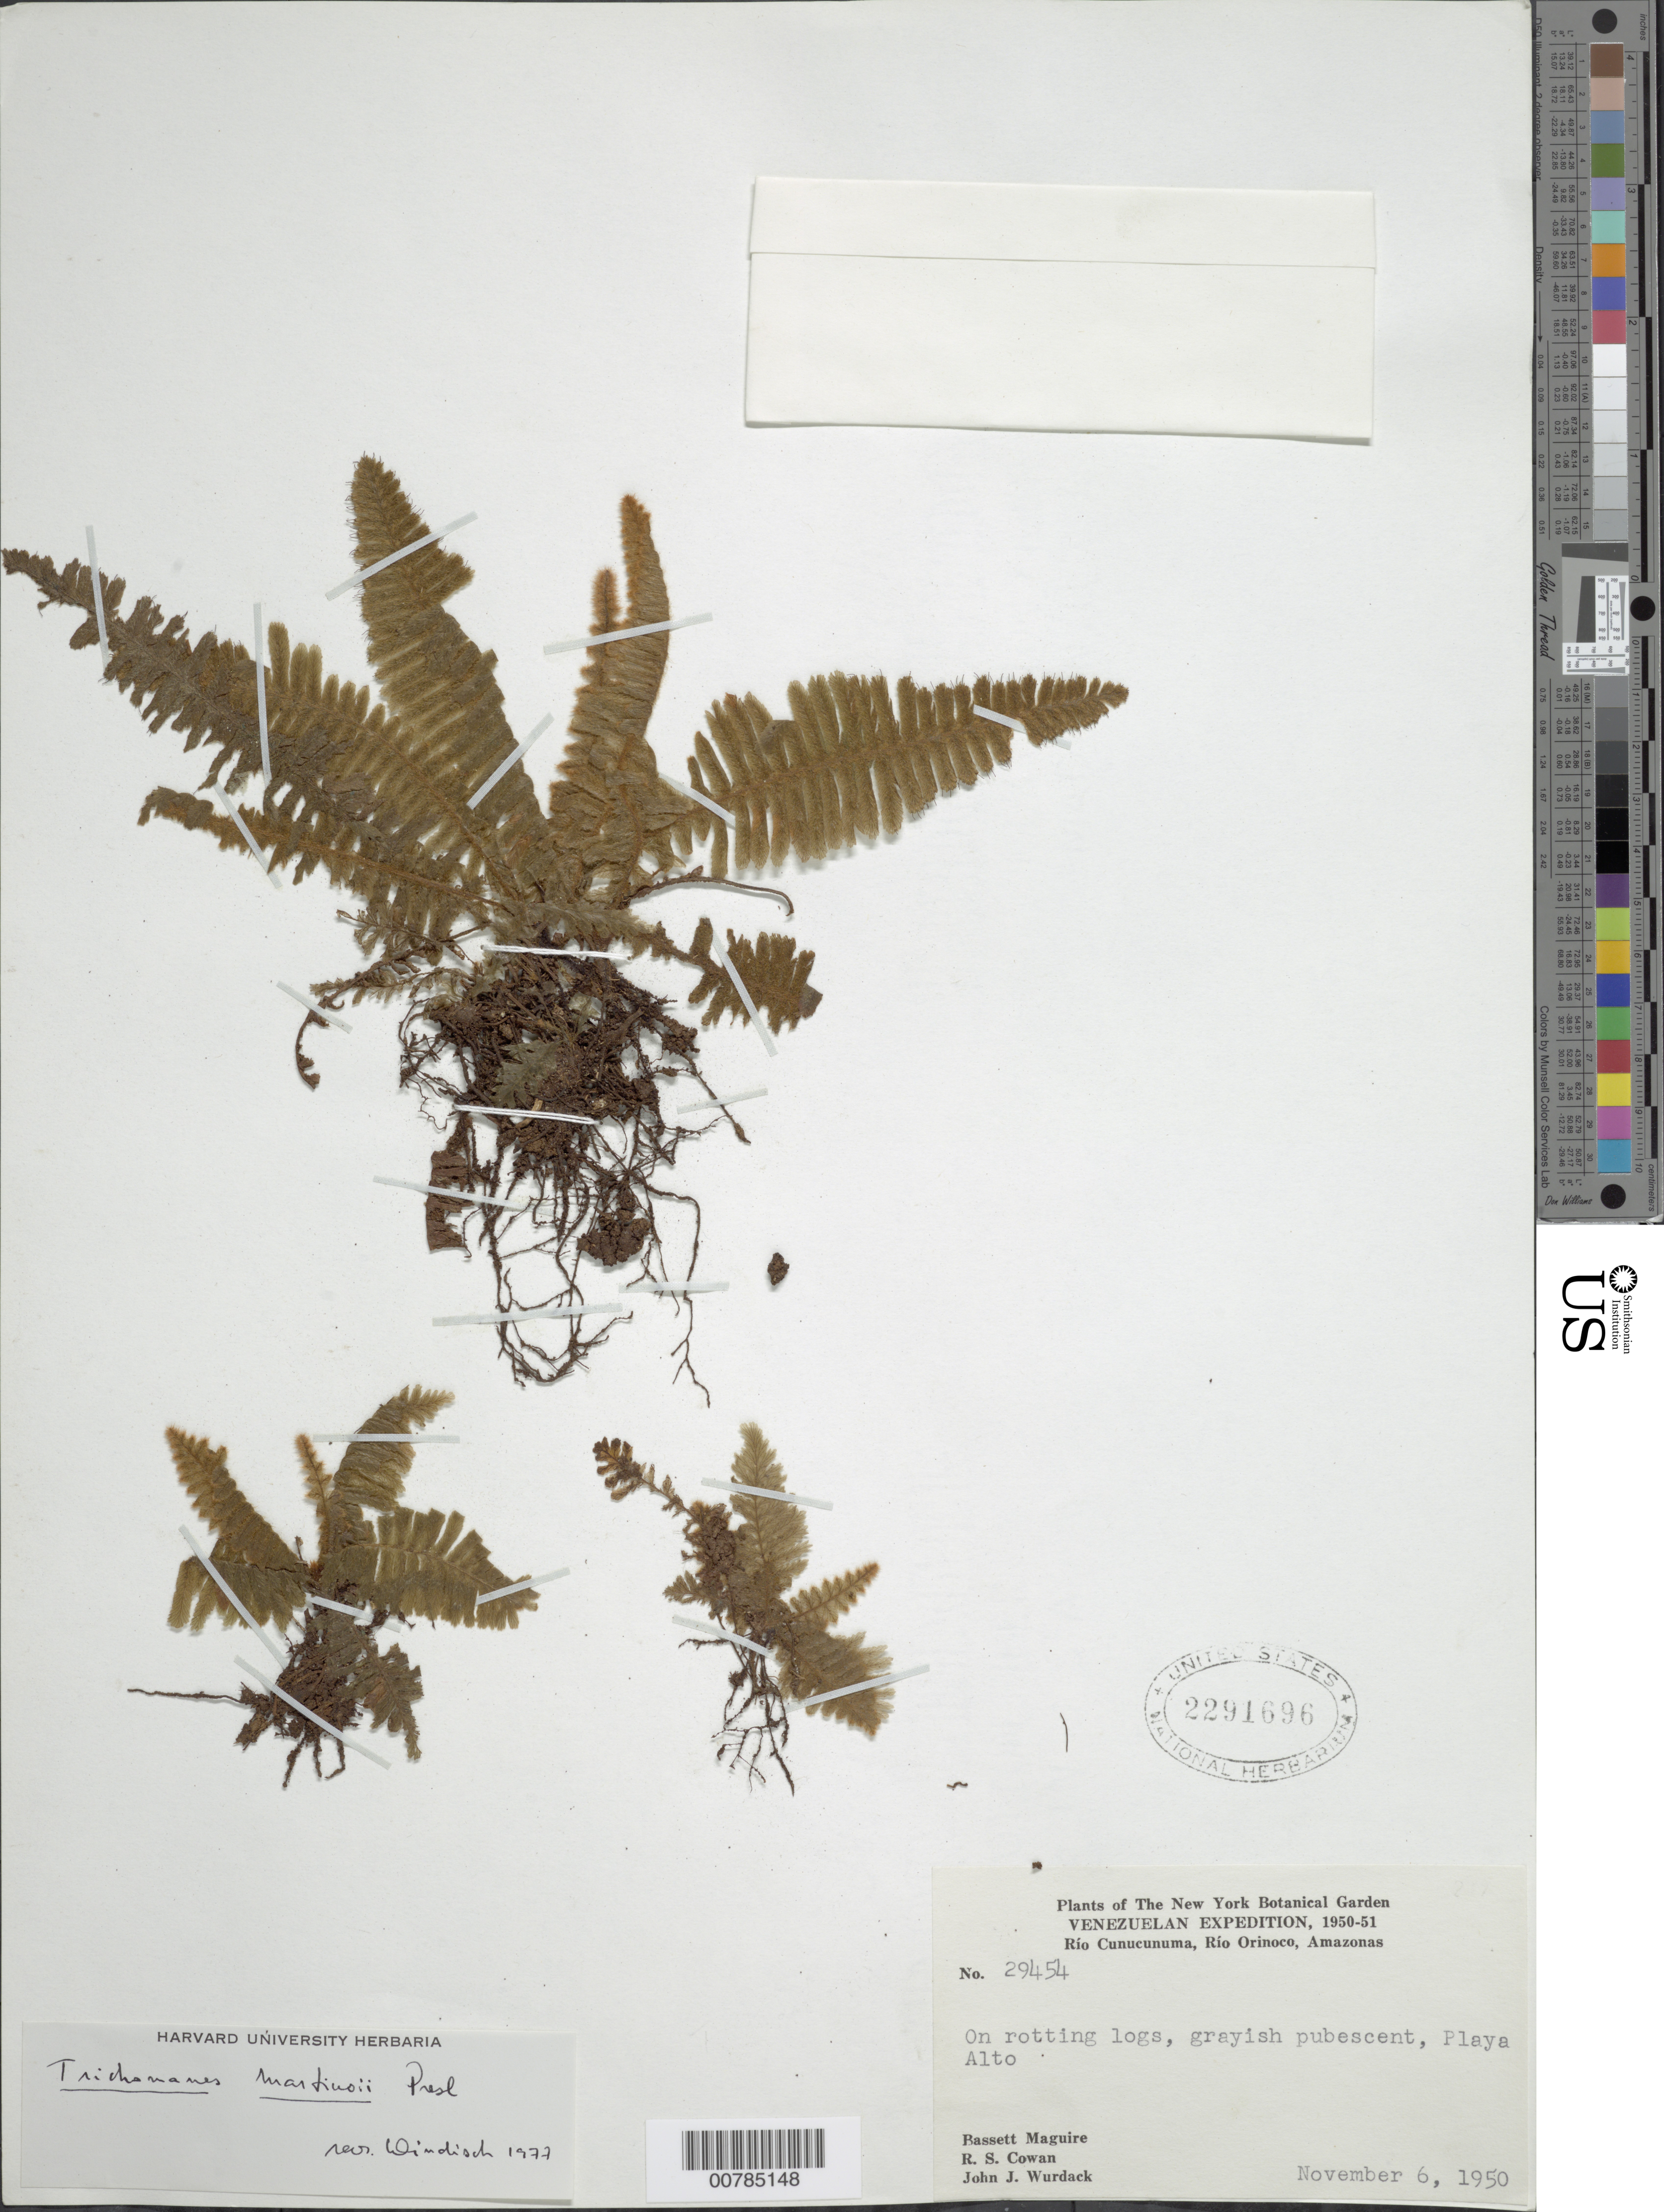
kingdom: Plantae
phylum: Tracheophyta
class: Polypodiopsida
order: Hymenophyllales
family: Hymenophyllaceae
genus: Trichomanes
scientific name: Trichomanes martiusii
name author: C. Presl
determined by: Windisch, Paulo Guenter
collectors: B. Maguire, R. S. Cowan & J. J. Wurdack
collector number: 29454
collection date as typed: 6-Nov-50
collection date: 1950-11-06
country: Venezuela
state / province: Amazonas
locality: Cerro Duida, Río Cunucunuma, Playa Alta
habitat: Rotting logs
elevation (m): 100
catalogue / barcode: US 2291696